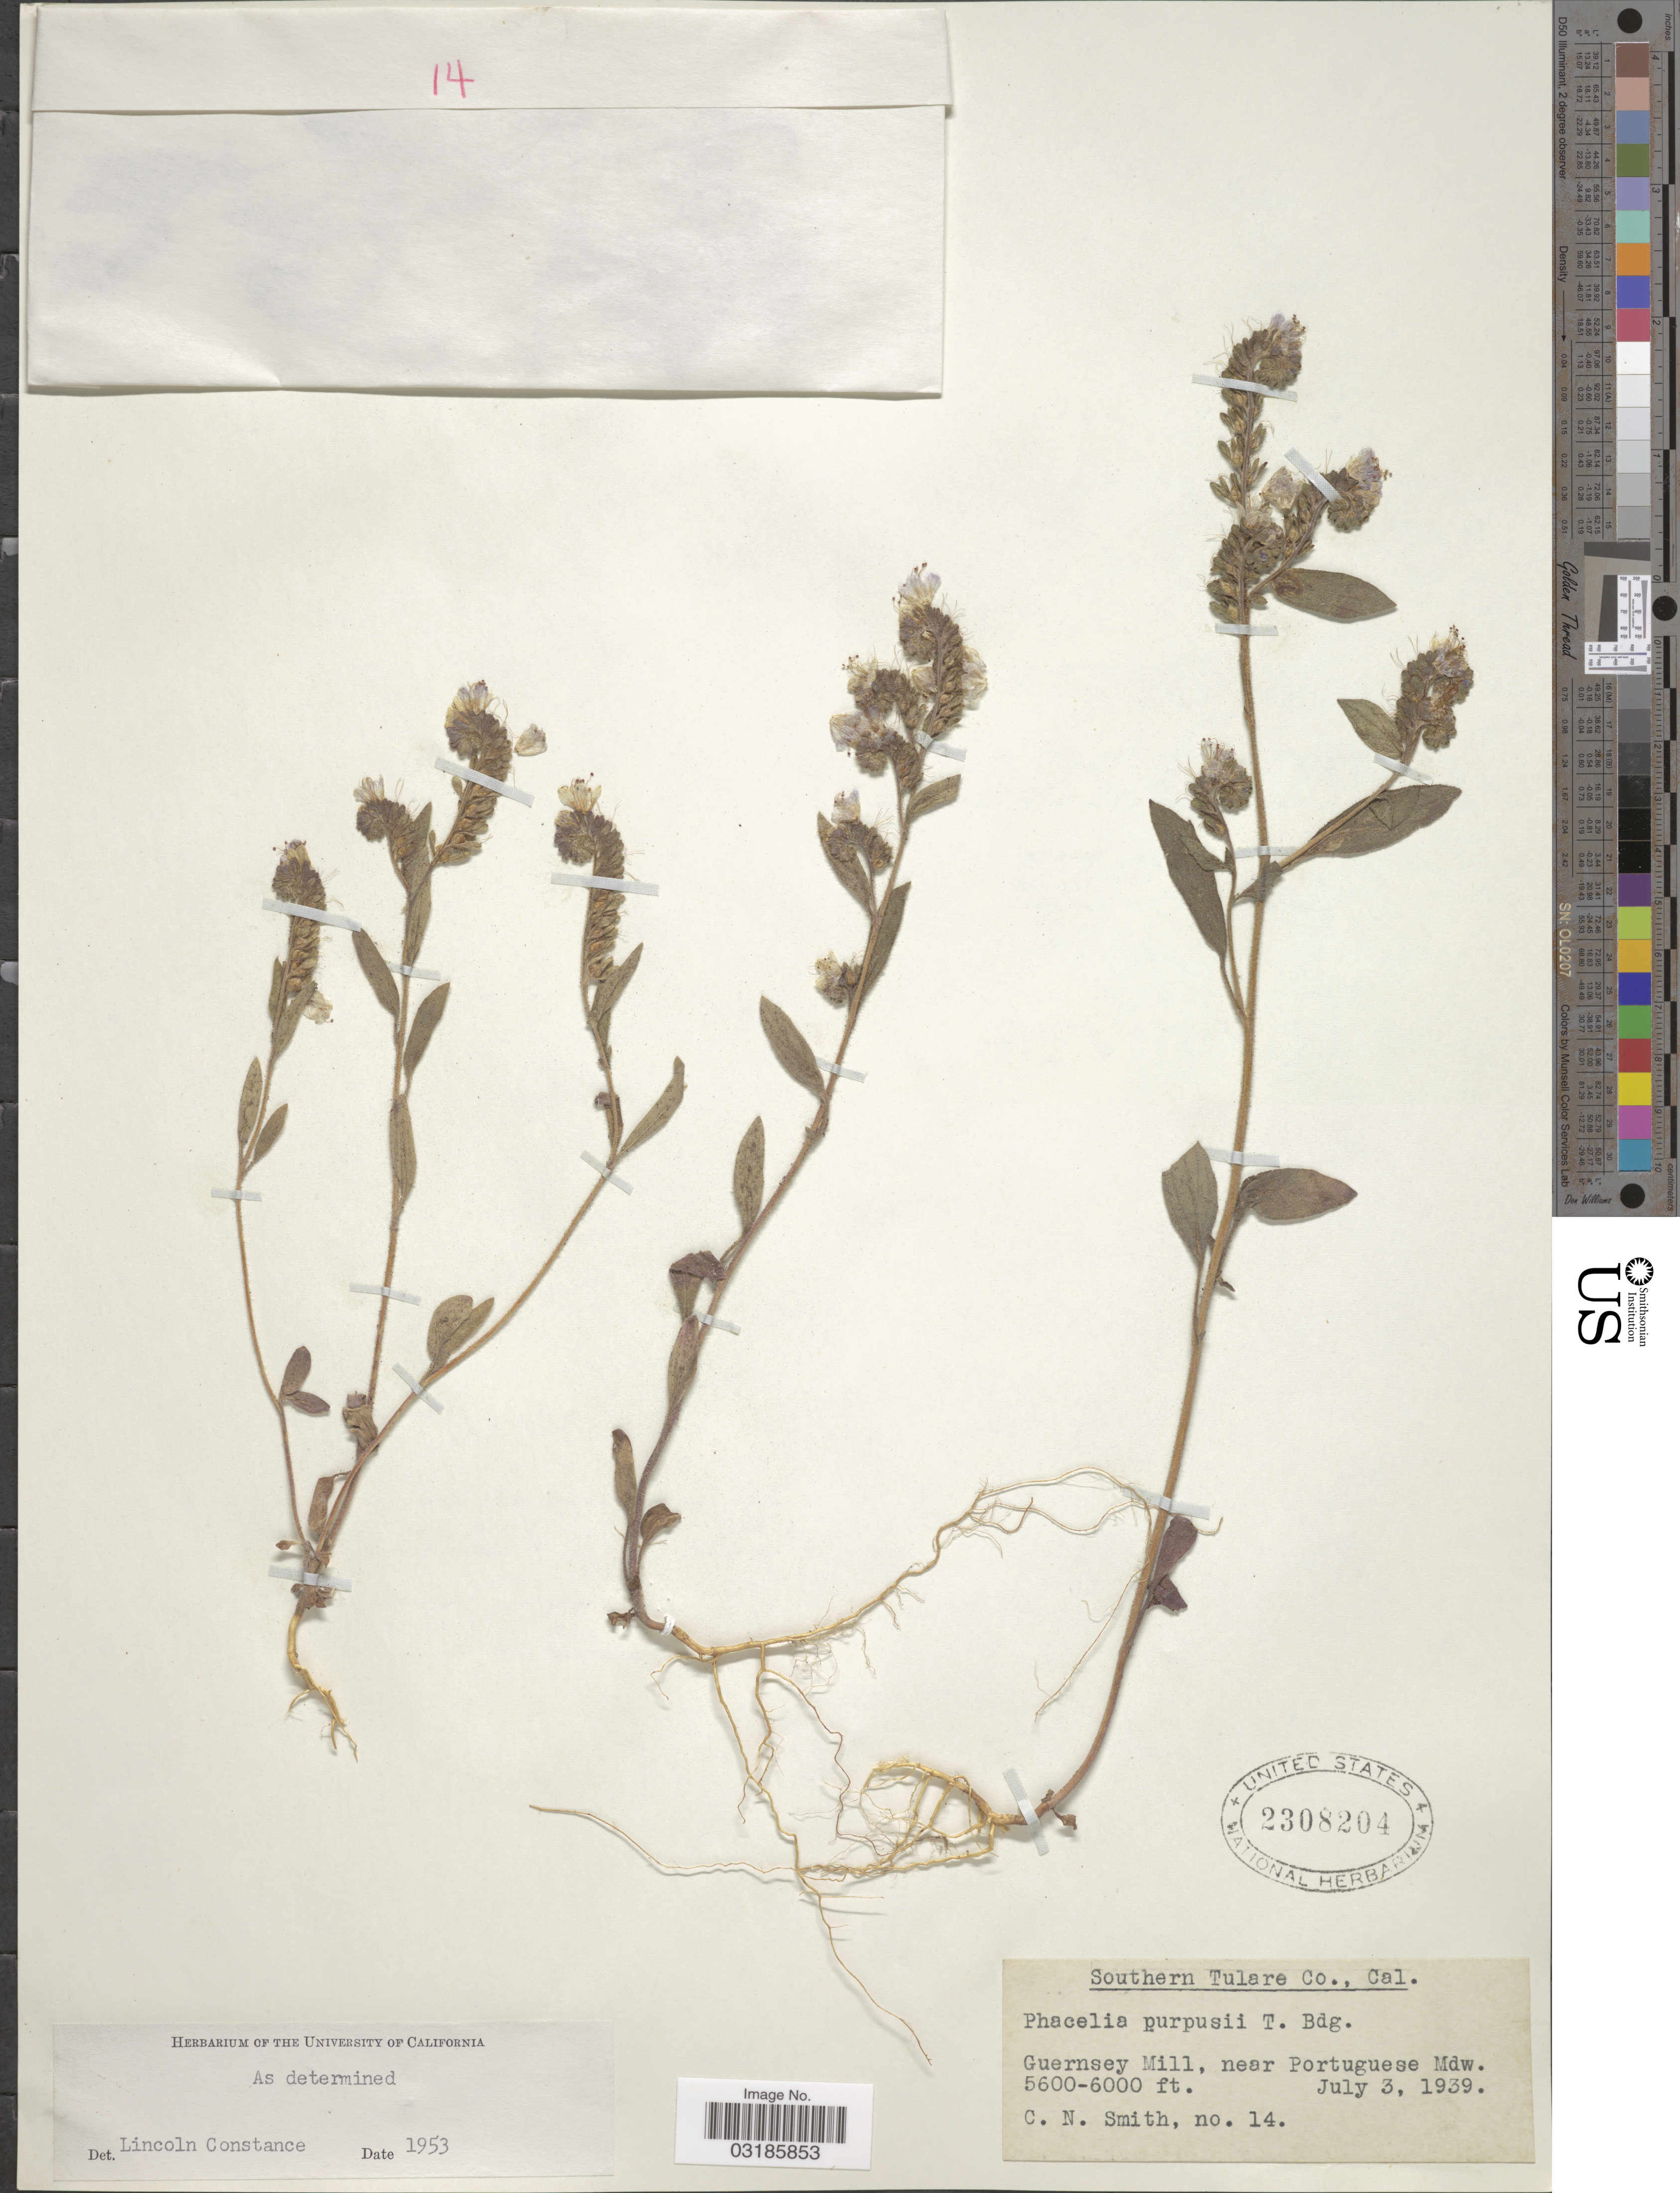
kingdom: Plantae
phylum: Tracheophyta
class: Magnoliopsida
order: Boraginales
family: Hydrophyllaceae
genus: Phacelia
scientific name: Phacelia purpusii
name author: Brandegee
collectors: C. N. Smith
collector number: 14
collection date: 1939-07-03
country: United States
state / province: California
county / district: Tulare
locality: Southern Tulare Co. Guernsey Mill, near Portuguese Mdw.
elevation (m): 1707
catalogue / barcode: US 2308204